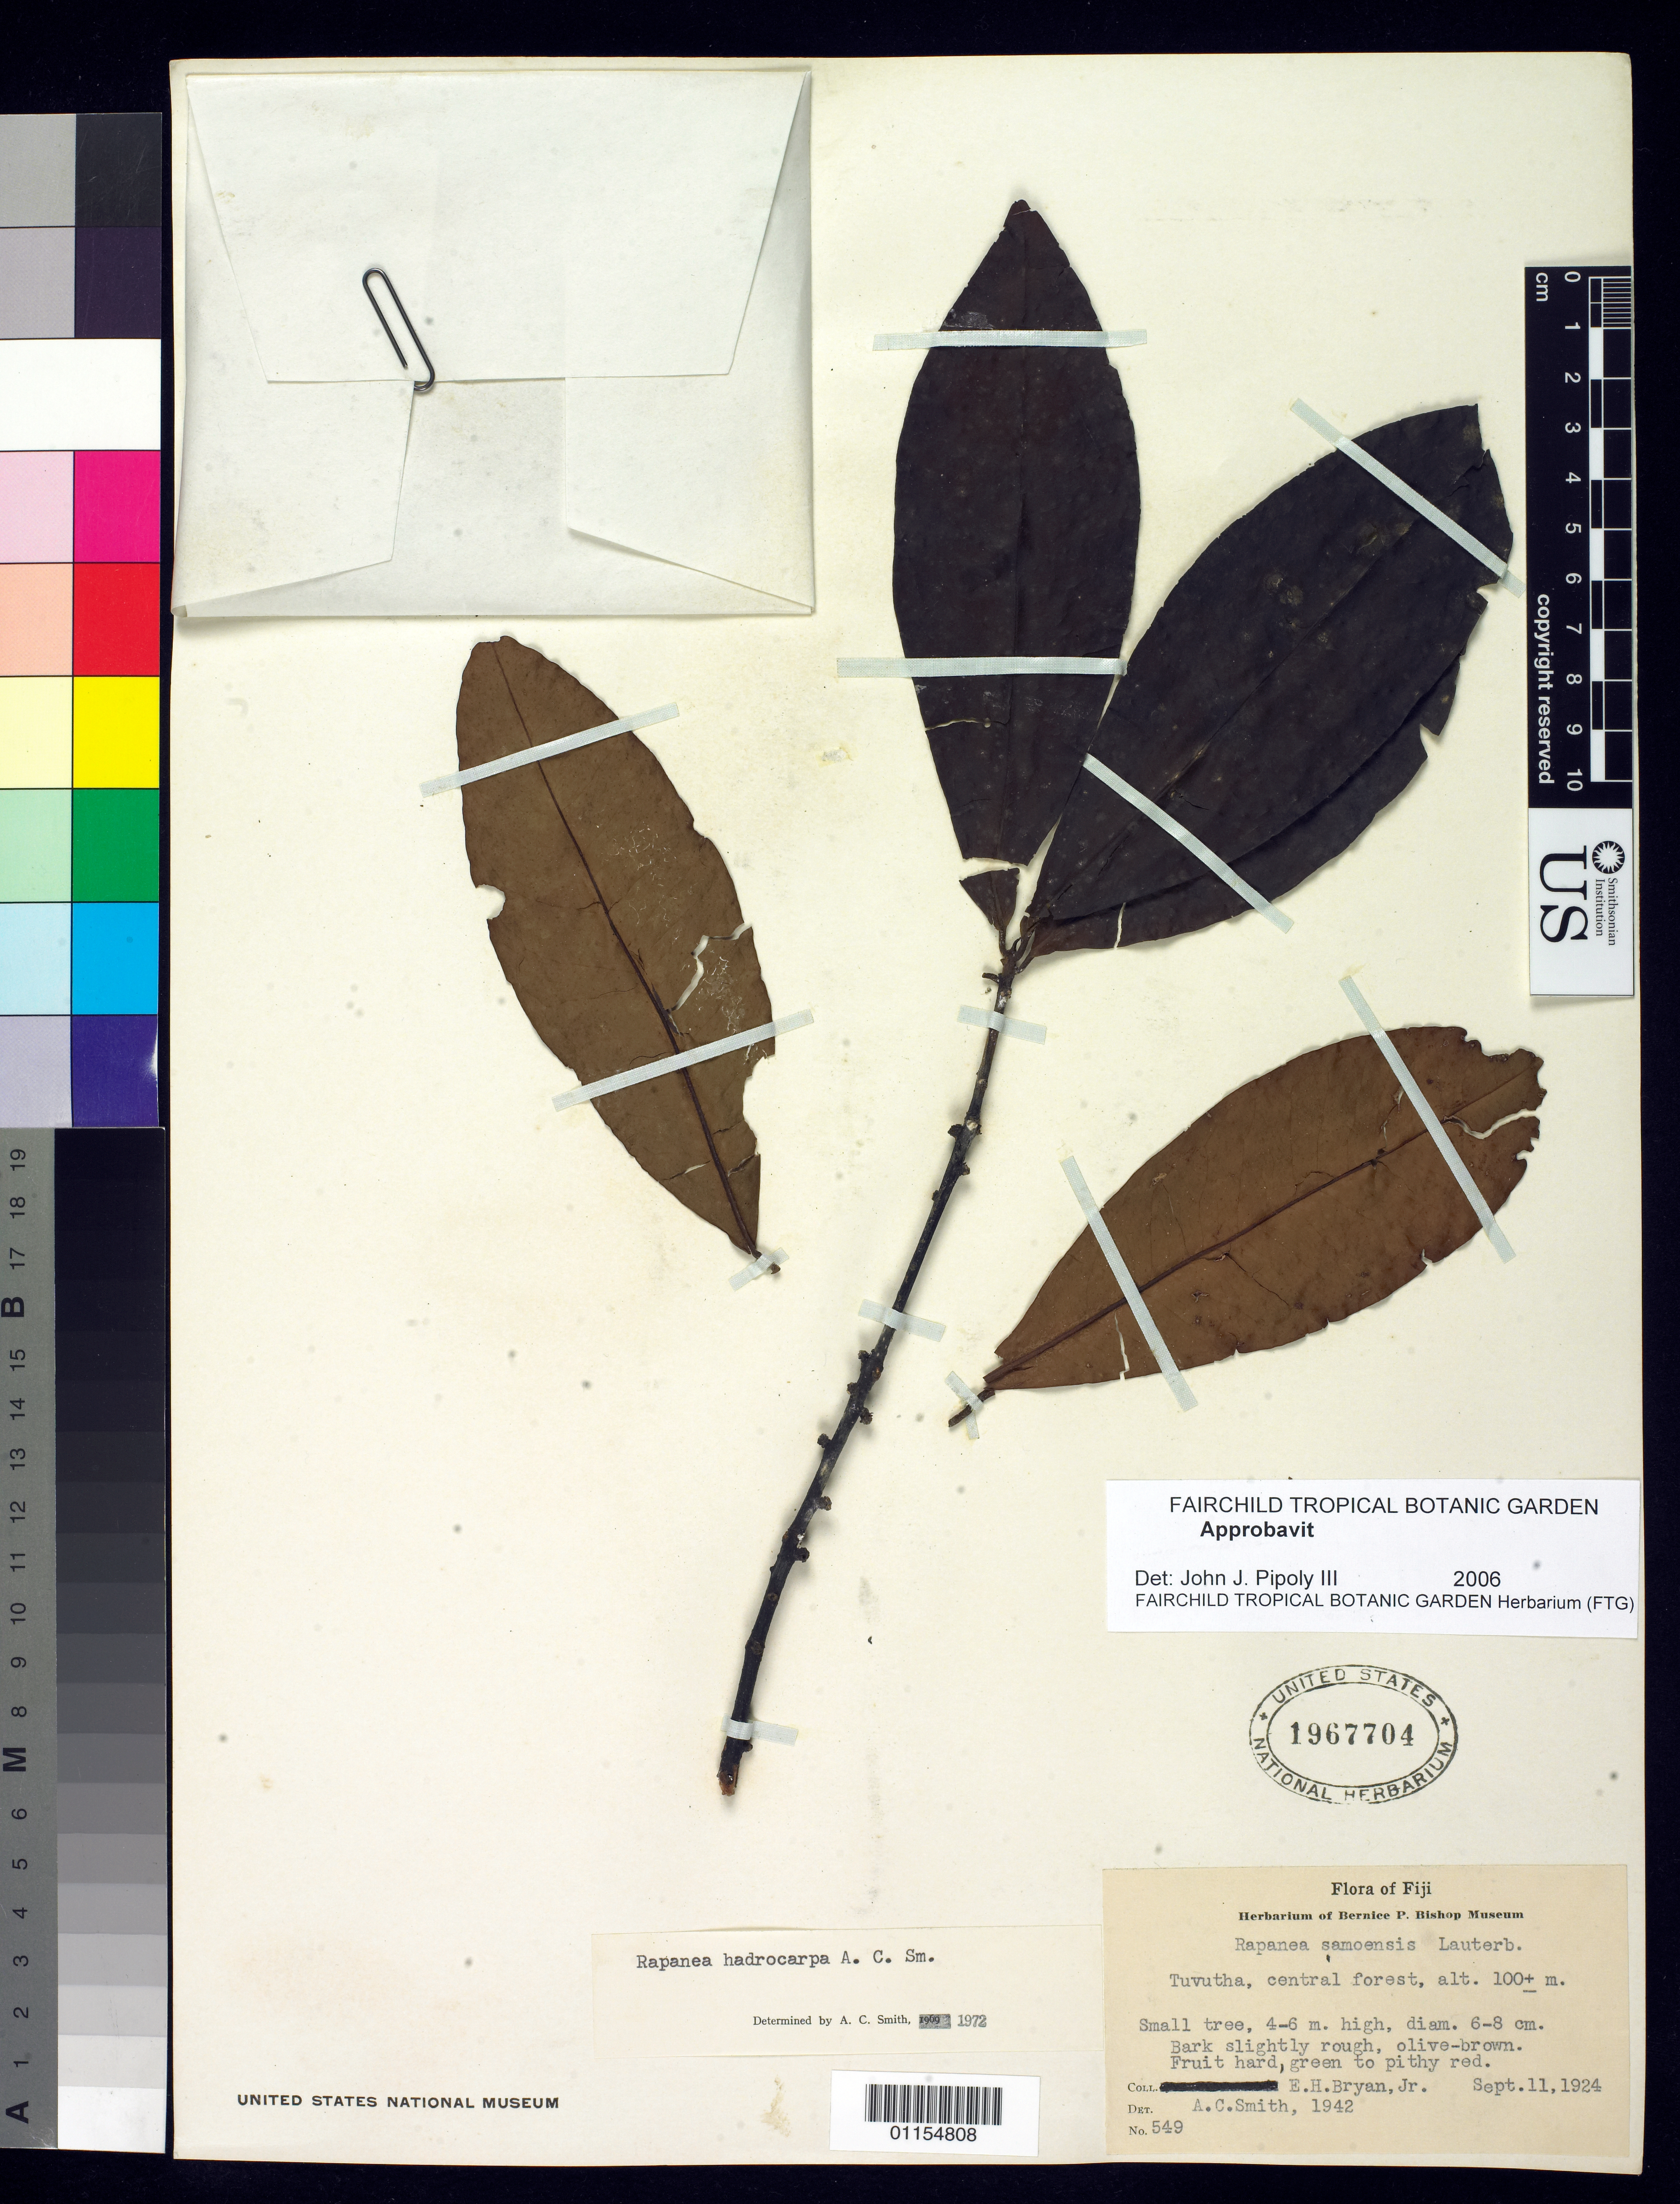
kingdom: Plantae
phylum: Tracheophyta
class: Magnoliopsida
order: Ericales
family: Primulaceae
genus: Rapanea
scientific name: Rapanea hadrocarpa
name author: A.C. Sm.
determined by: Smith, A. C.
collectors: J. Bryan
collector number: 549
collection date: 1924-09-11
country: Fiji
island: Tuvuca [Tuvutha] I.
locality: Tuvutha, Central forest.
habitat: Forest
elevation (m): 100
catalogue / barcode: US 1967704